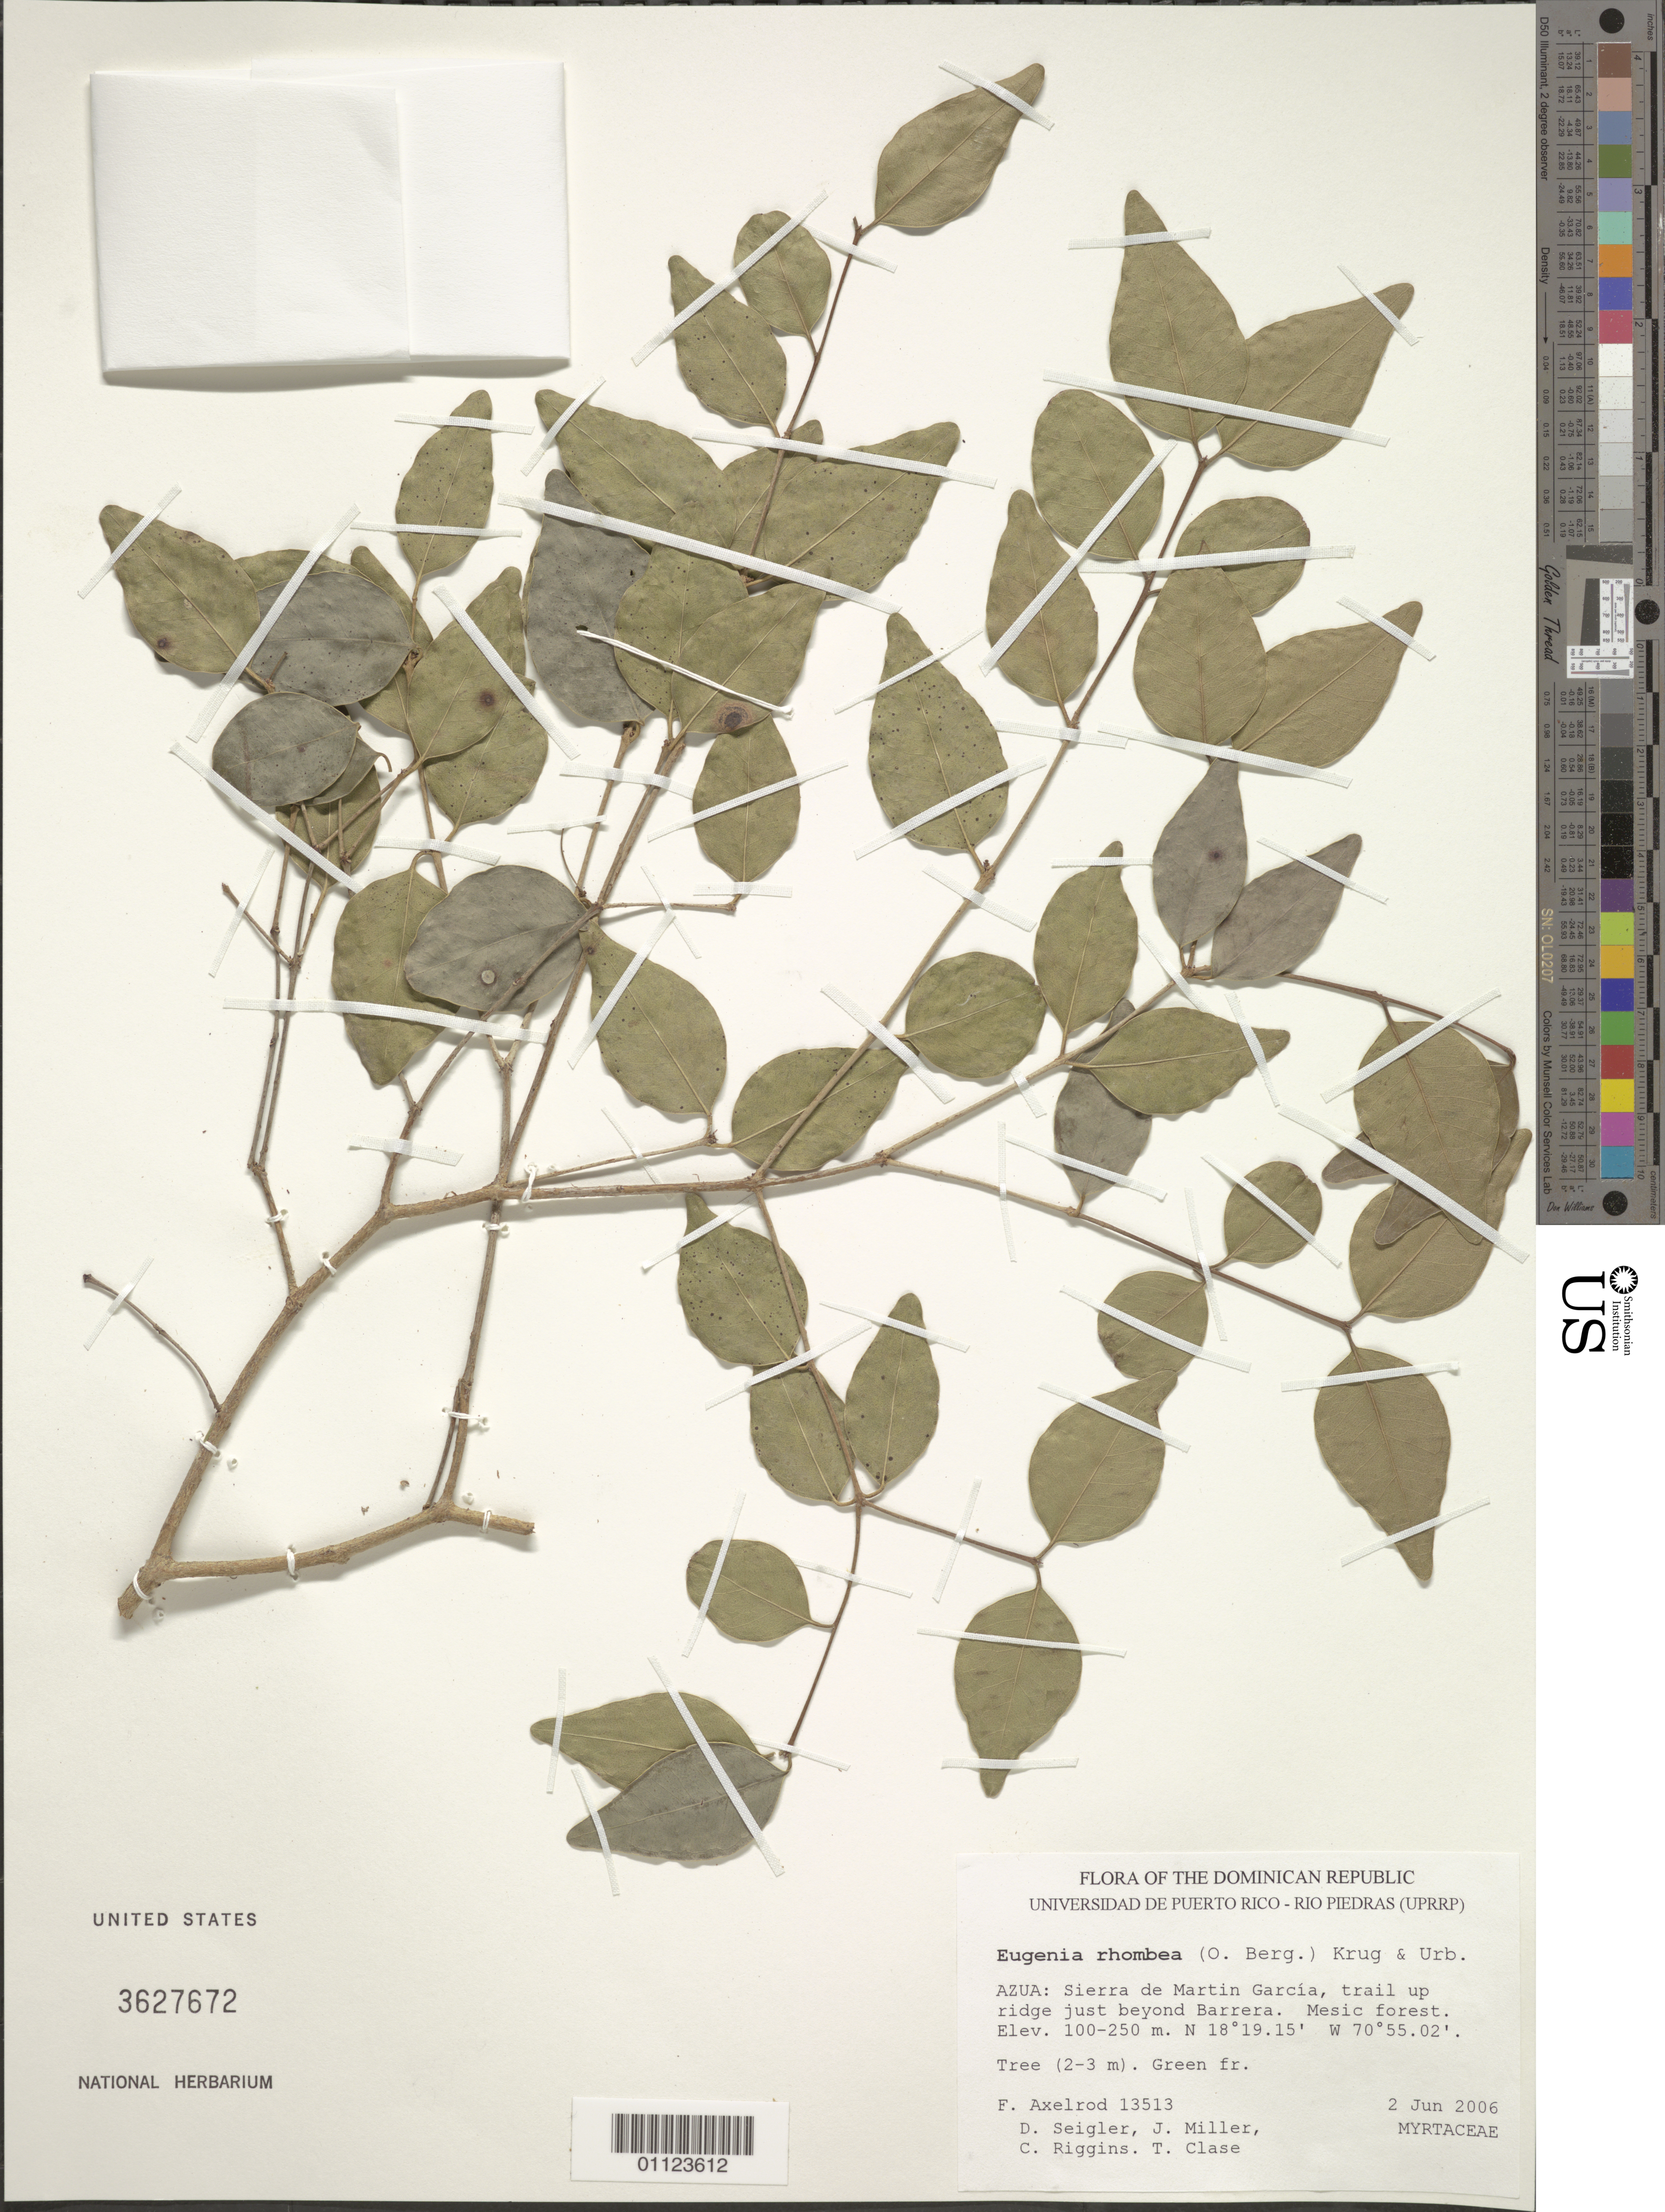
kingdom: Plantae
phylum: Tracheophyta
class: Magnoliopsida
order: Myrtales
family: Myrtaceae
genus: Eugenia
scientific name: Eugenia rhombea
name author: (O. Berg) Krug & Urb.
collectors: F. S. Axelrod, D. Seigler, J. Miller, C. Riggins & T. Clase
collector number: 13513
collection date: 2006-06-02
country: Dominican Republic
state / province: Azua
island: Hispaniola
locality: Sierra de Martin Garcia, trail up ridge just beyond Barrera.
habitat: Mesic forest.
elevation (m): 100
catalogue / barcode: US 3627672